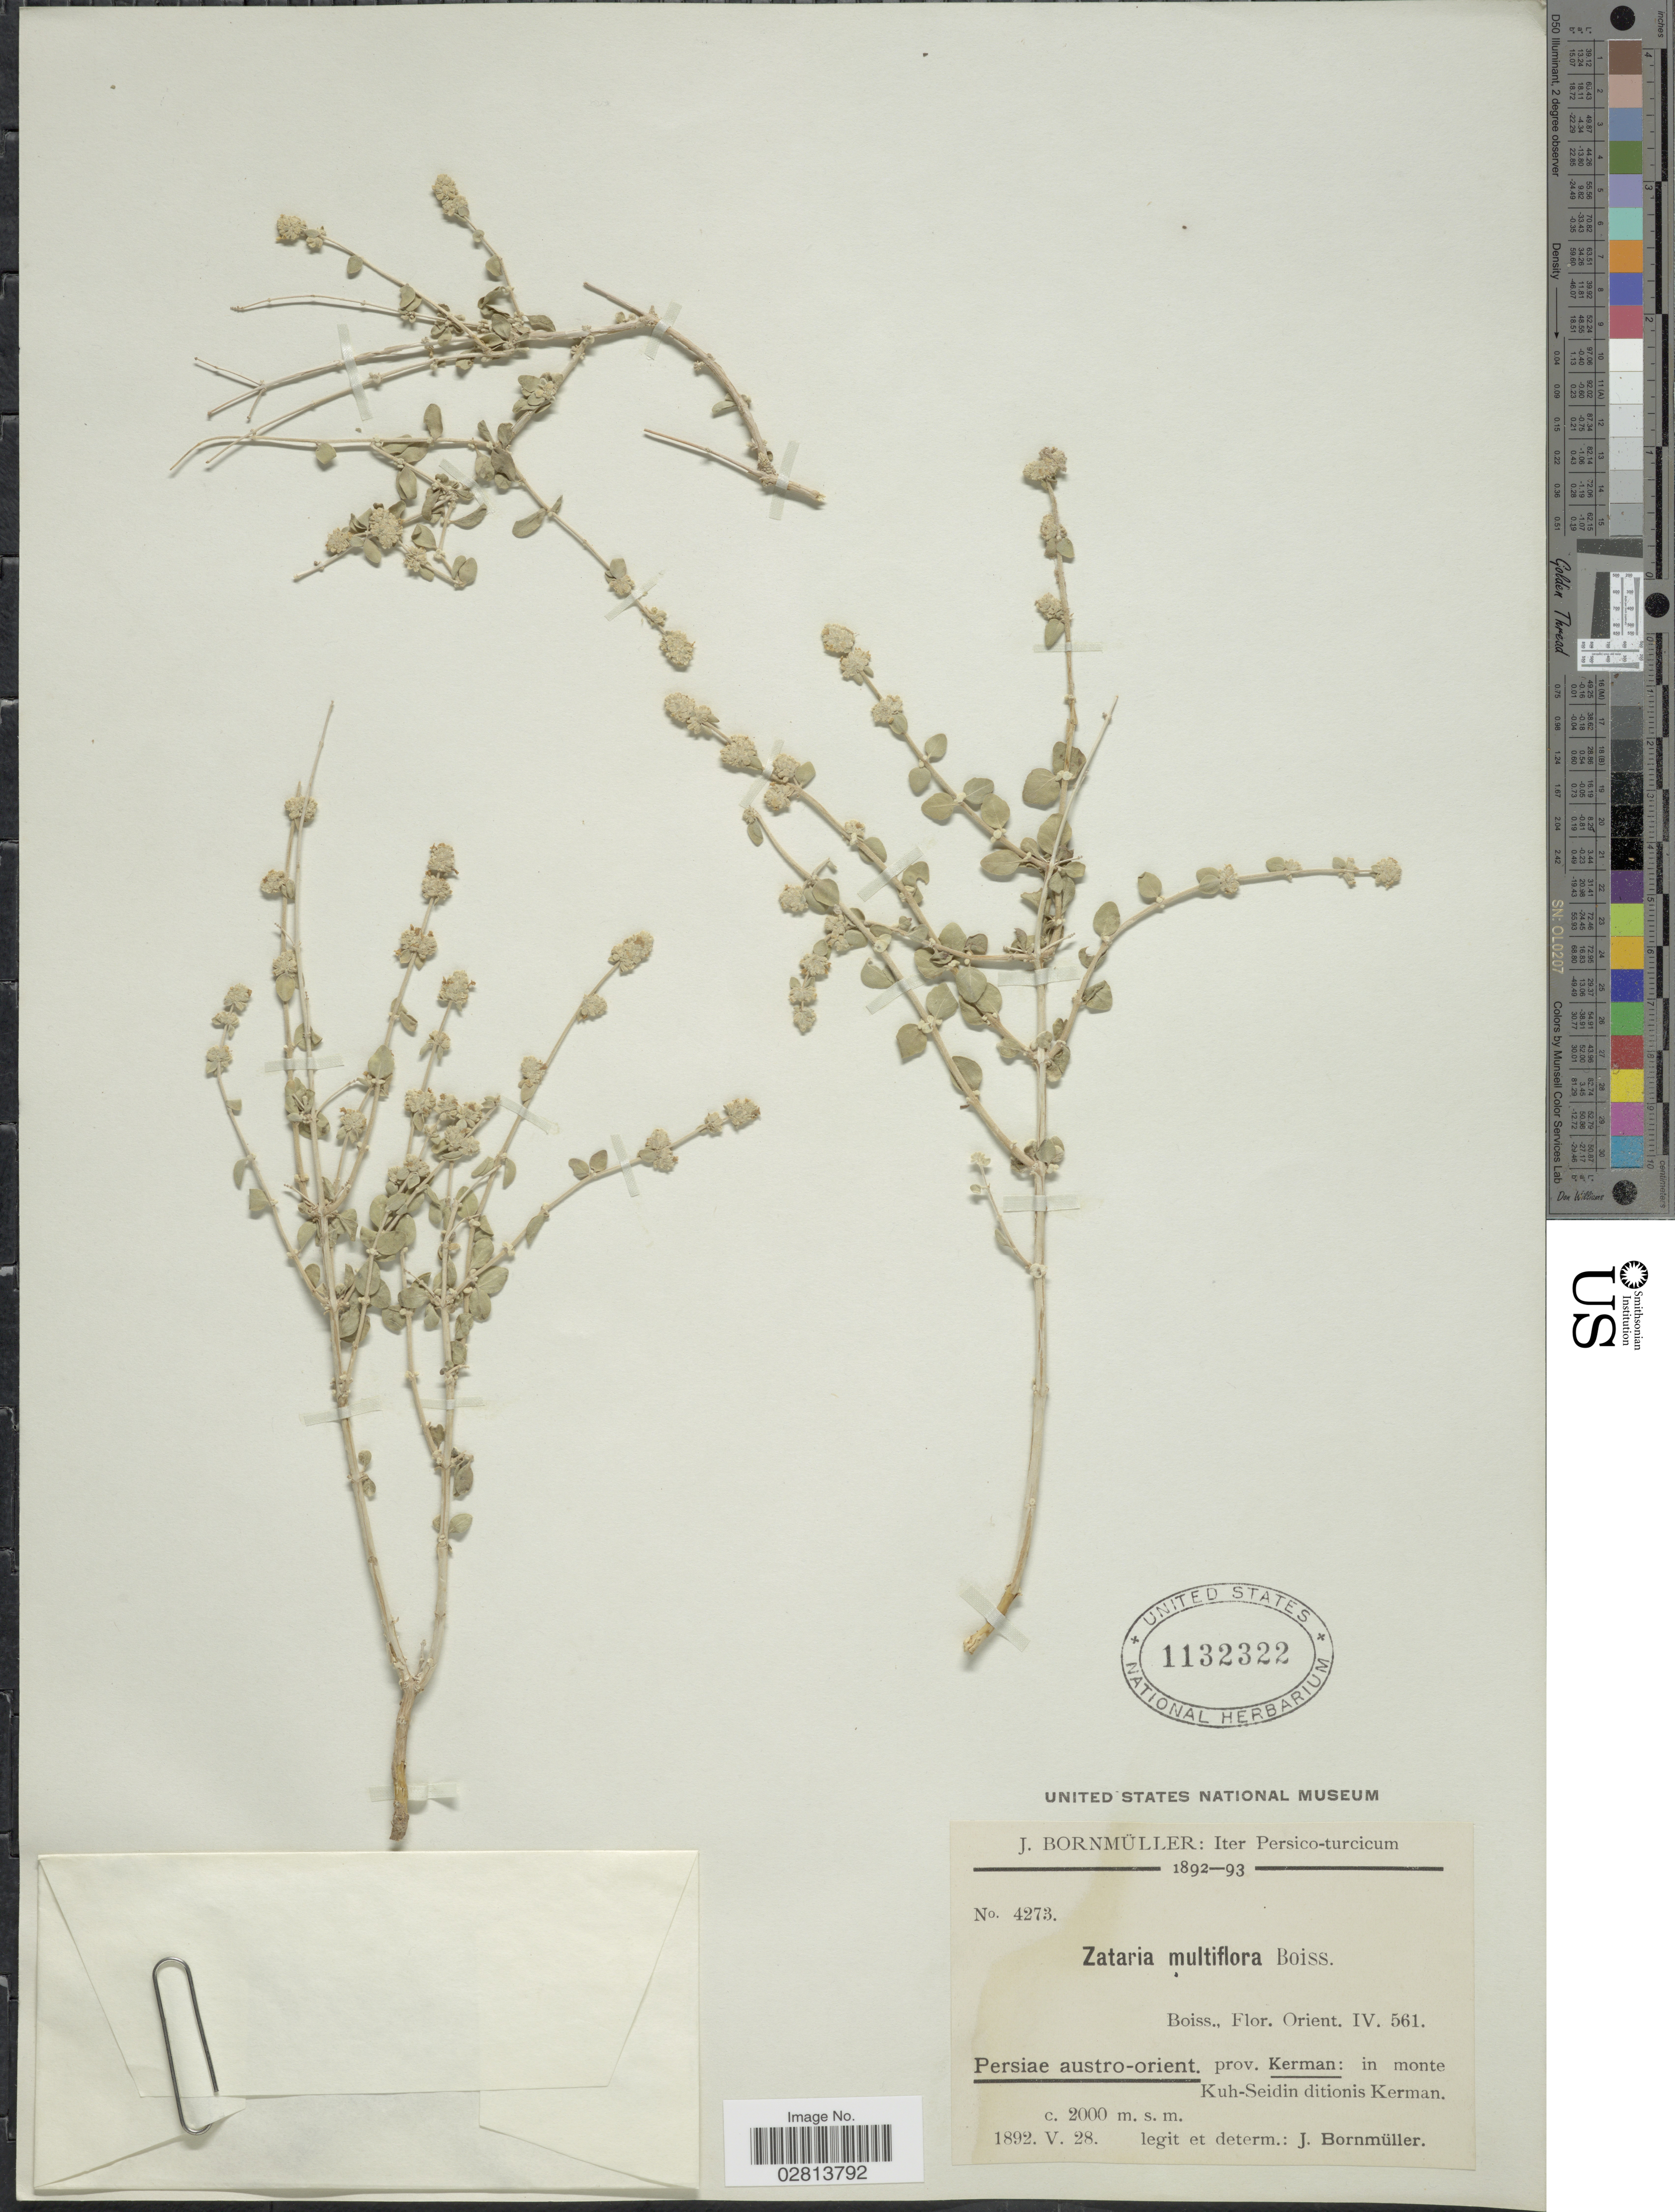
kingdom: Plantae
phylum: Tracheophyta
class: Magnoliopsida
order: Lamiales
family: Lamiaceae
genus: Zataria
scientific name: Zataria multiflora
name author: Boiss.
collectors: J. Bornmüller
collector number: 4273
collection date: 1892-05-28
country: Iran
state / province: Kerman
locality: Iter Persico-turcicum. Persiae austro-orient. prov. Kerman: In monte Kuh-Seidin ditionis Kerman.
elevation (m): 2000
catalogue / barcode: US 1132322